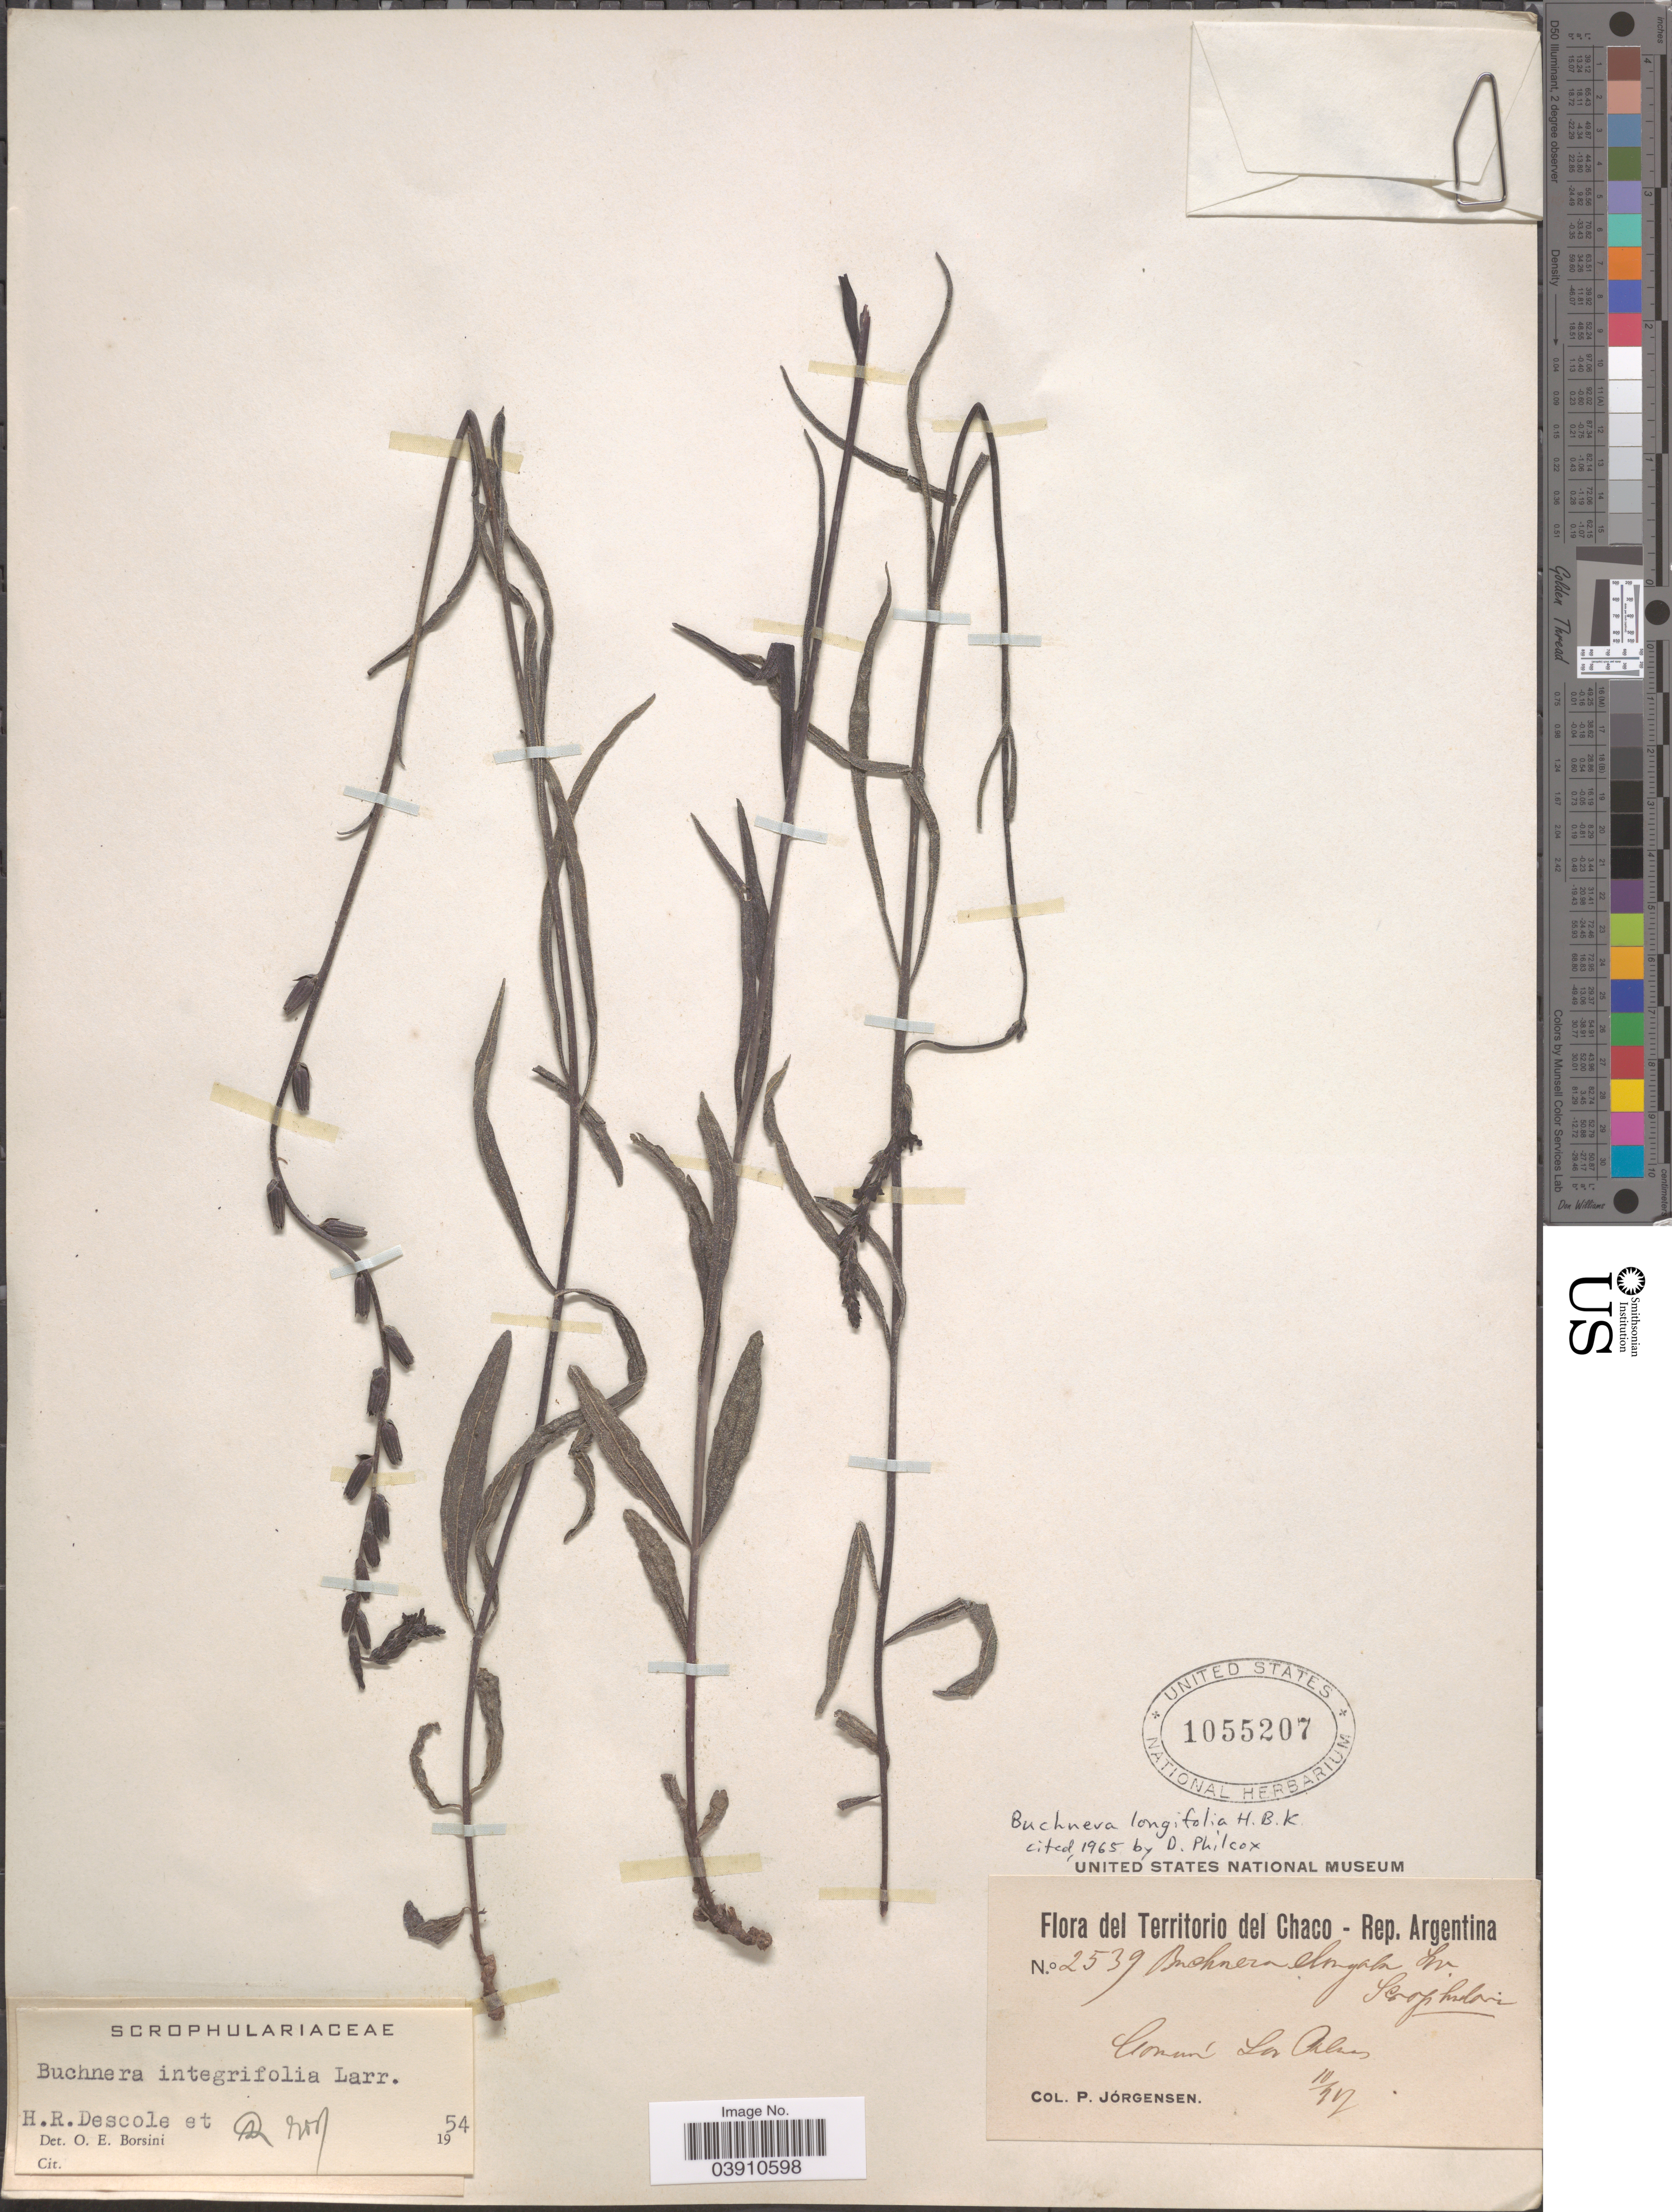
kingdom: Plantae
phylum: Tracheophyta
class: Magnoliopsida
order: Lamiales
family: Orobanchaceae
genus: Buchnera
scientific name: Buchnera longifolia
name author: Kunth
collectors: P. Jörgensen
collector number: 2539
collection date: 1917-10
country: Argentina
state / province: Chaco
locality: Común Las Palmas.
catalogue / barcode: US 1055207